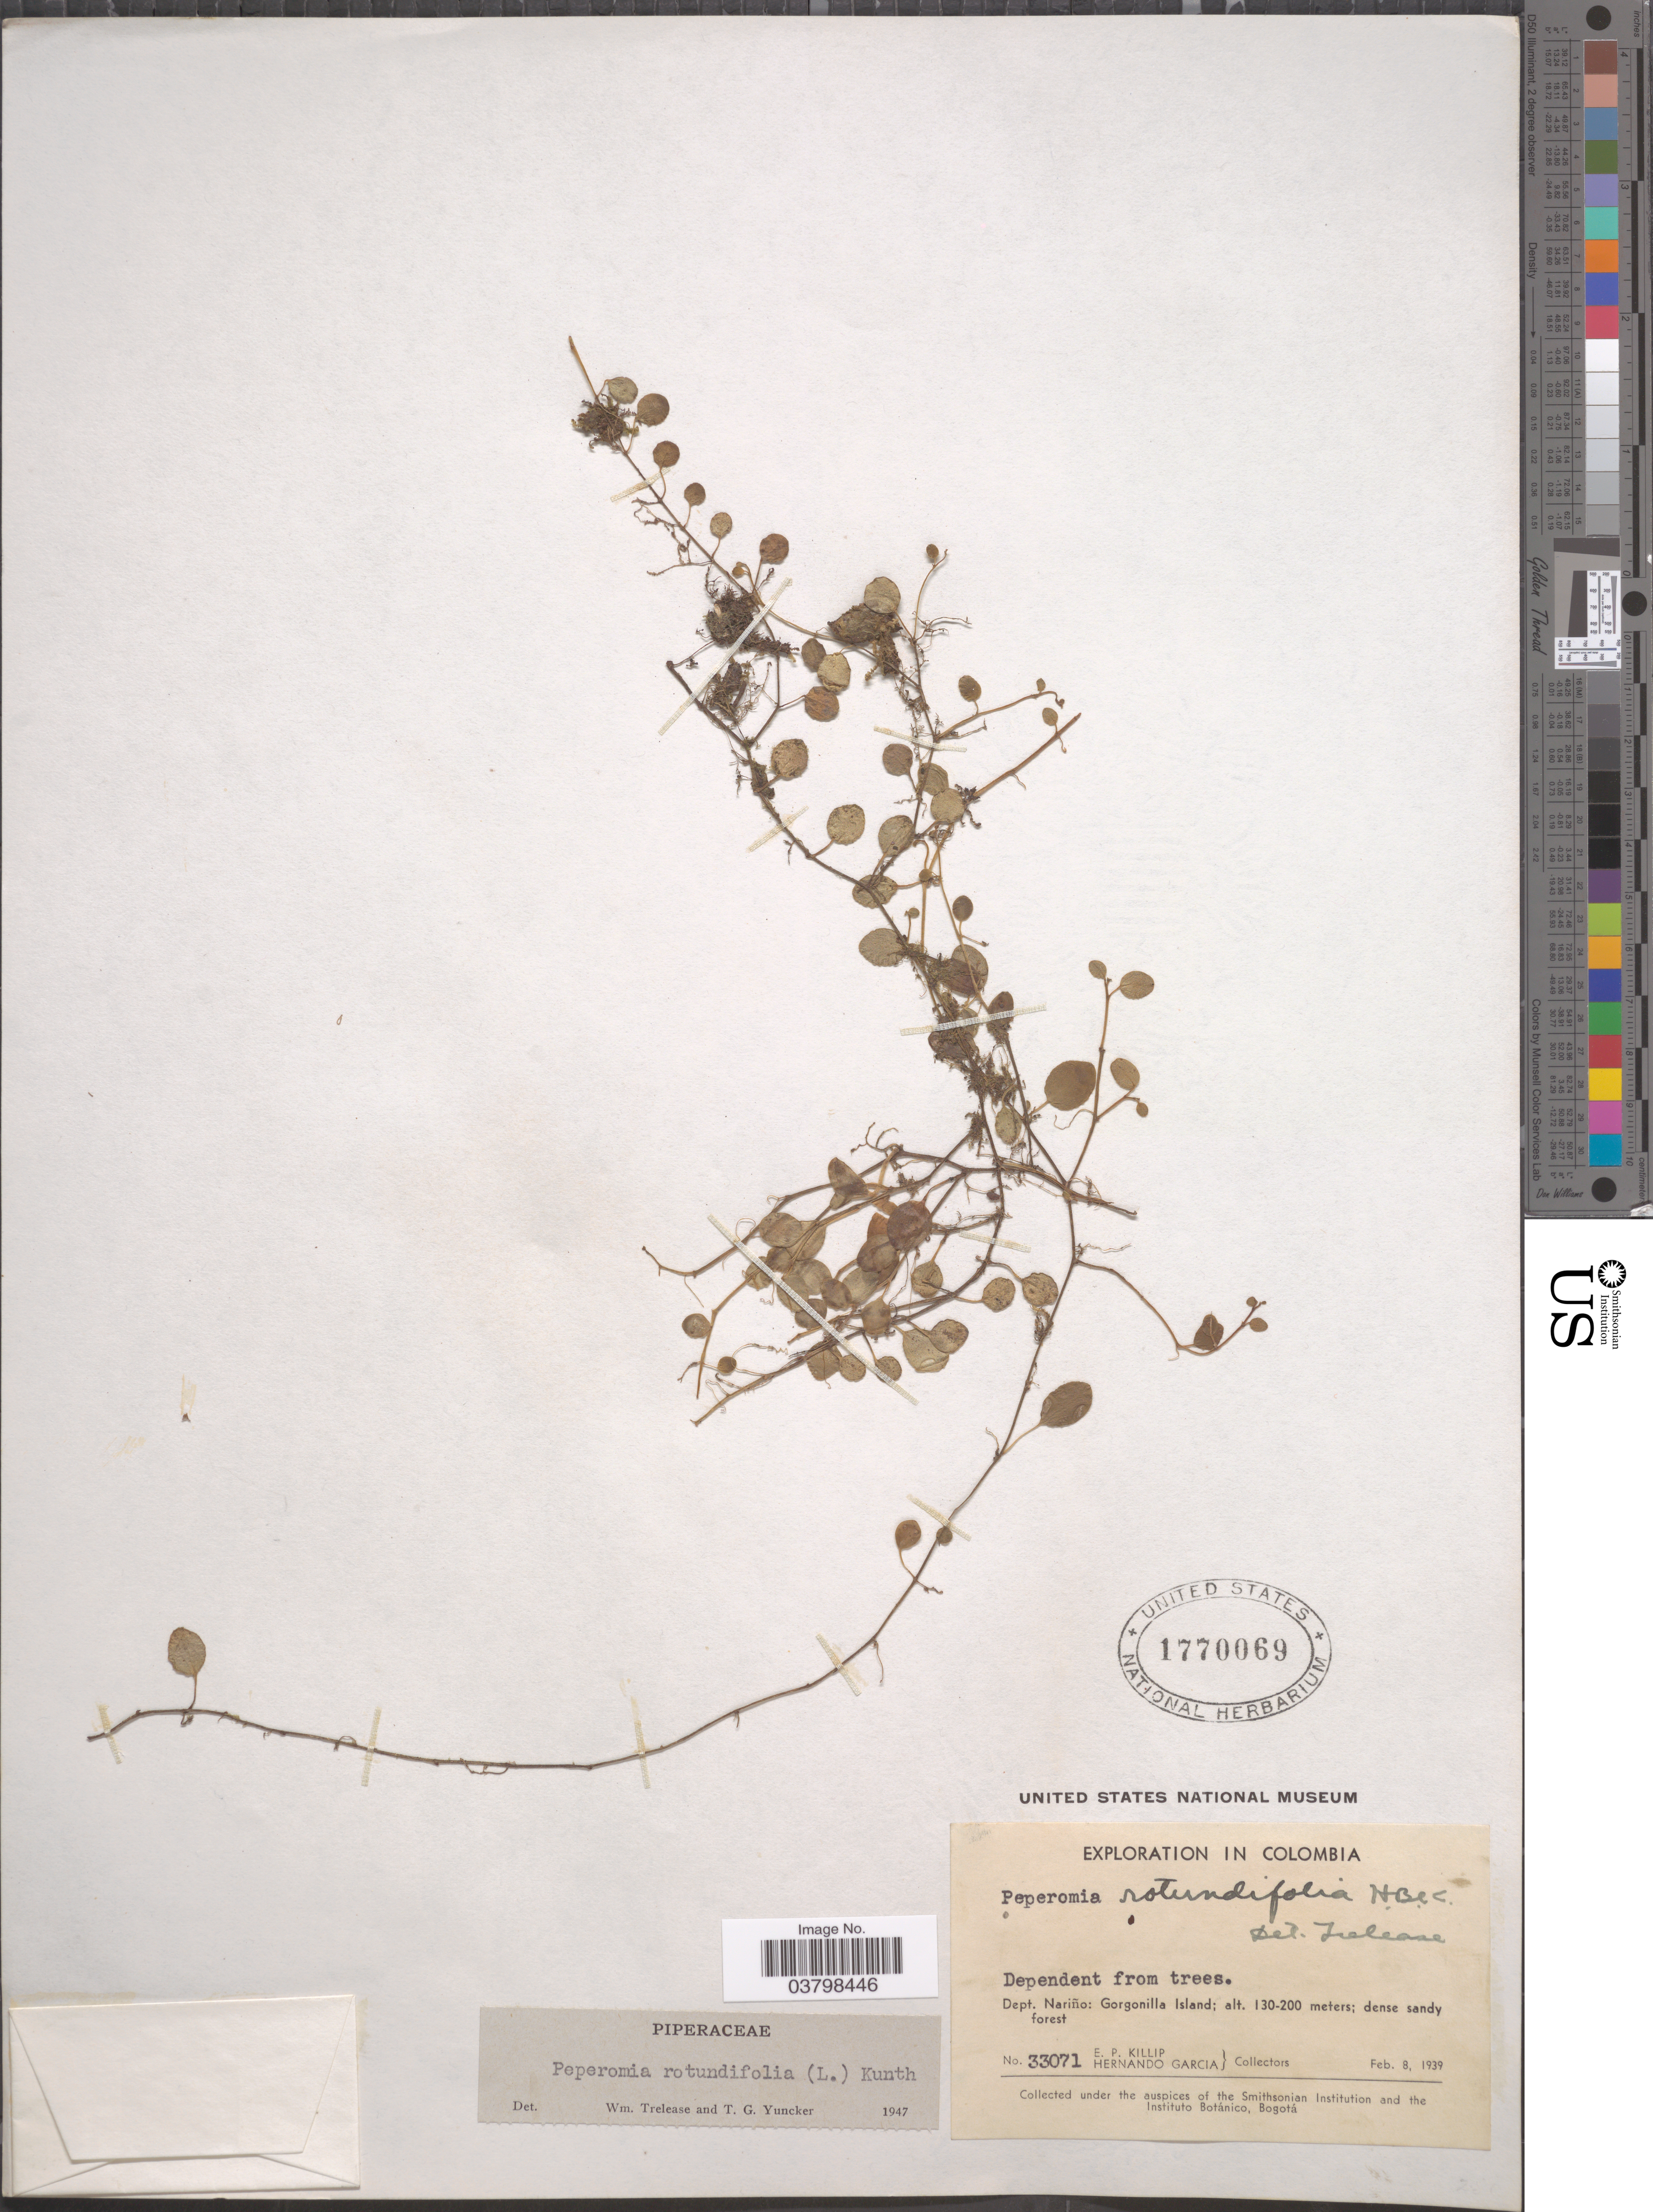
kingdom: Plantae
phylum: Tracheophyta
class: Magnoliopsida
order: Piperales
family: Piperaceae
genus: Peperomia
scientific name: Peperomia rotundifolia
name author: (L.) Kunth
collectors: E. P. Killip & H. Garcia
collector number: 33071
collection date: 1939-02-08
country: Colombia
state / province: Nariño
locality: Dept. Nariño; Gorgonilla Island.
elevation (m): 130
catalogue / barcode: US 1770069